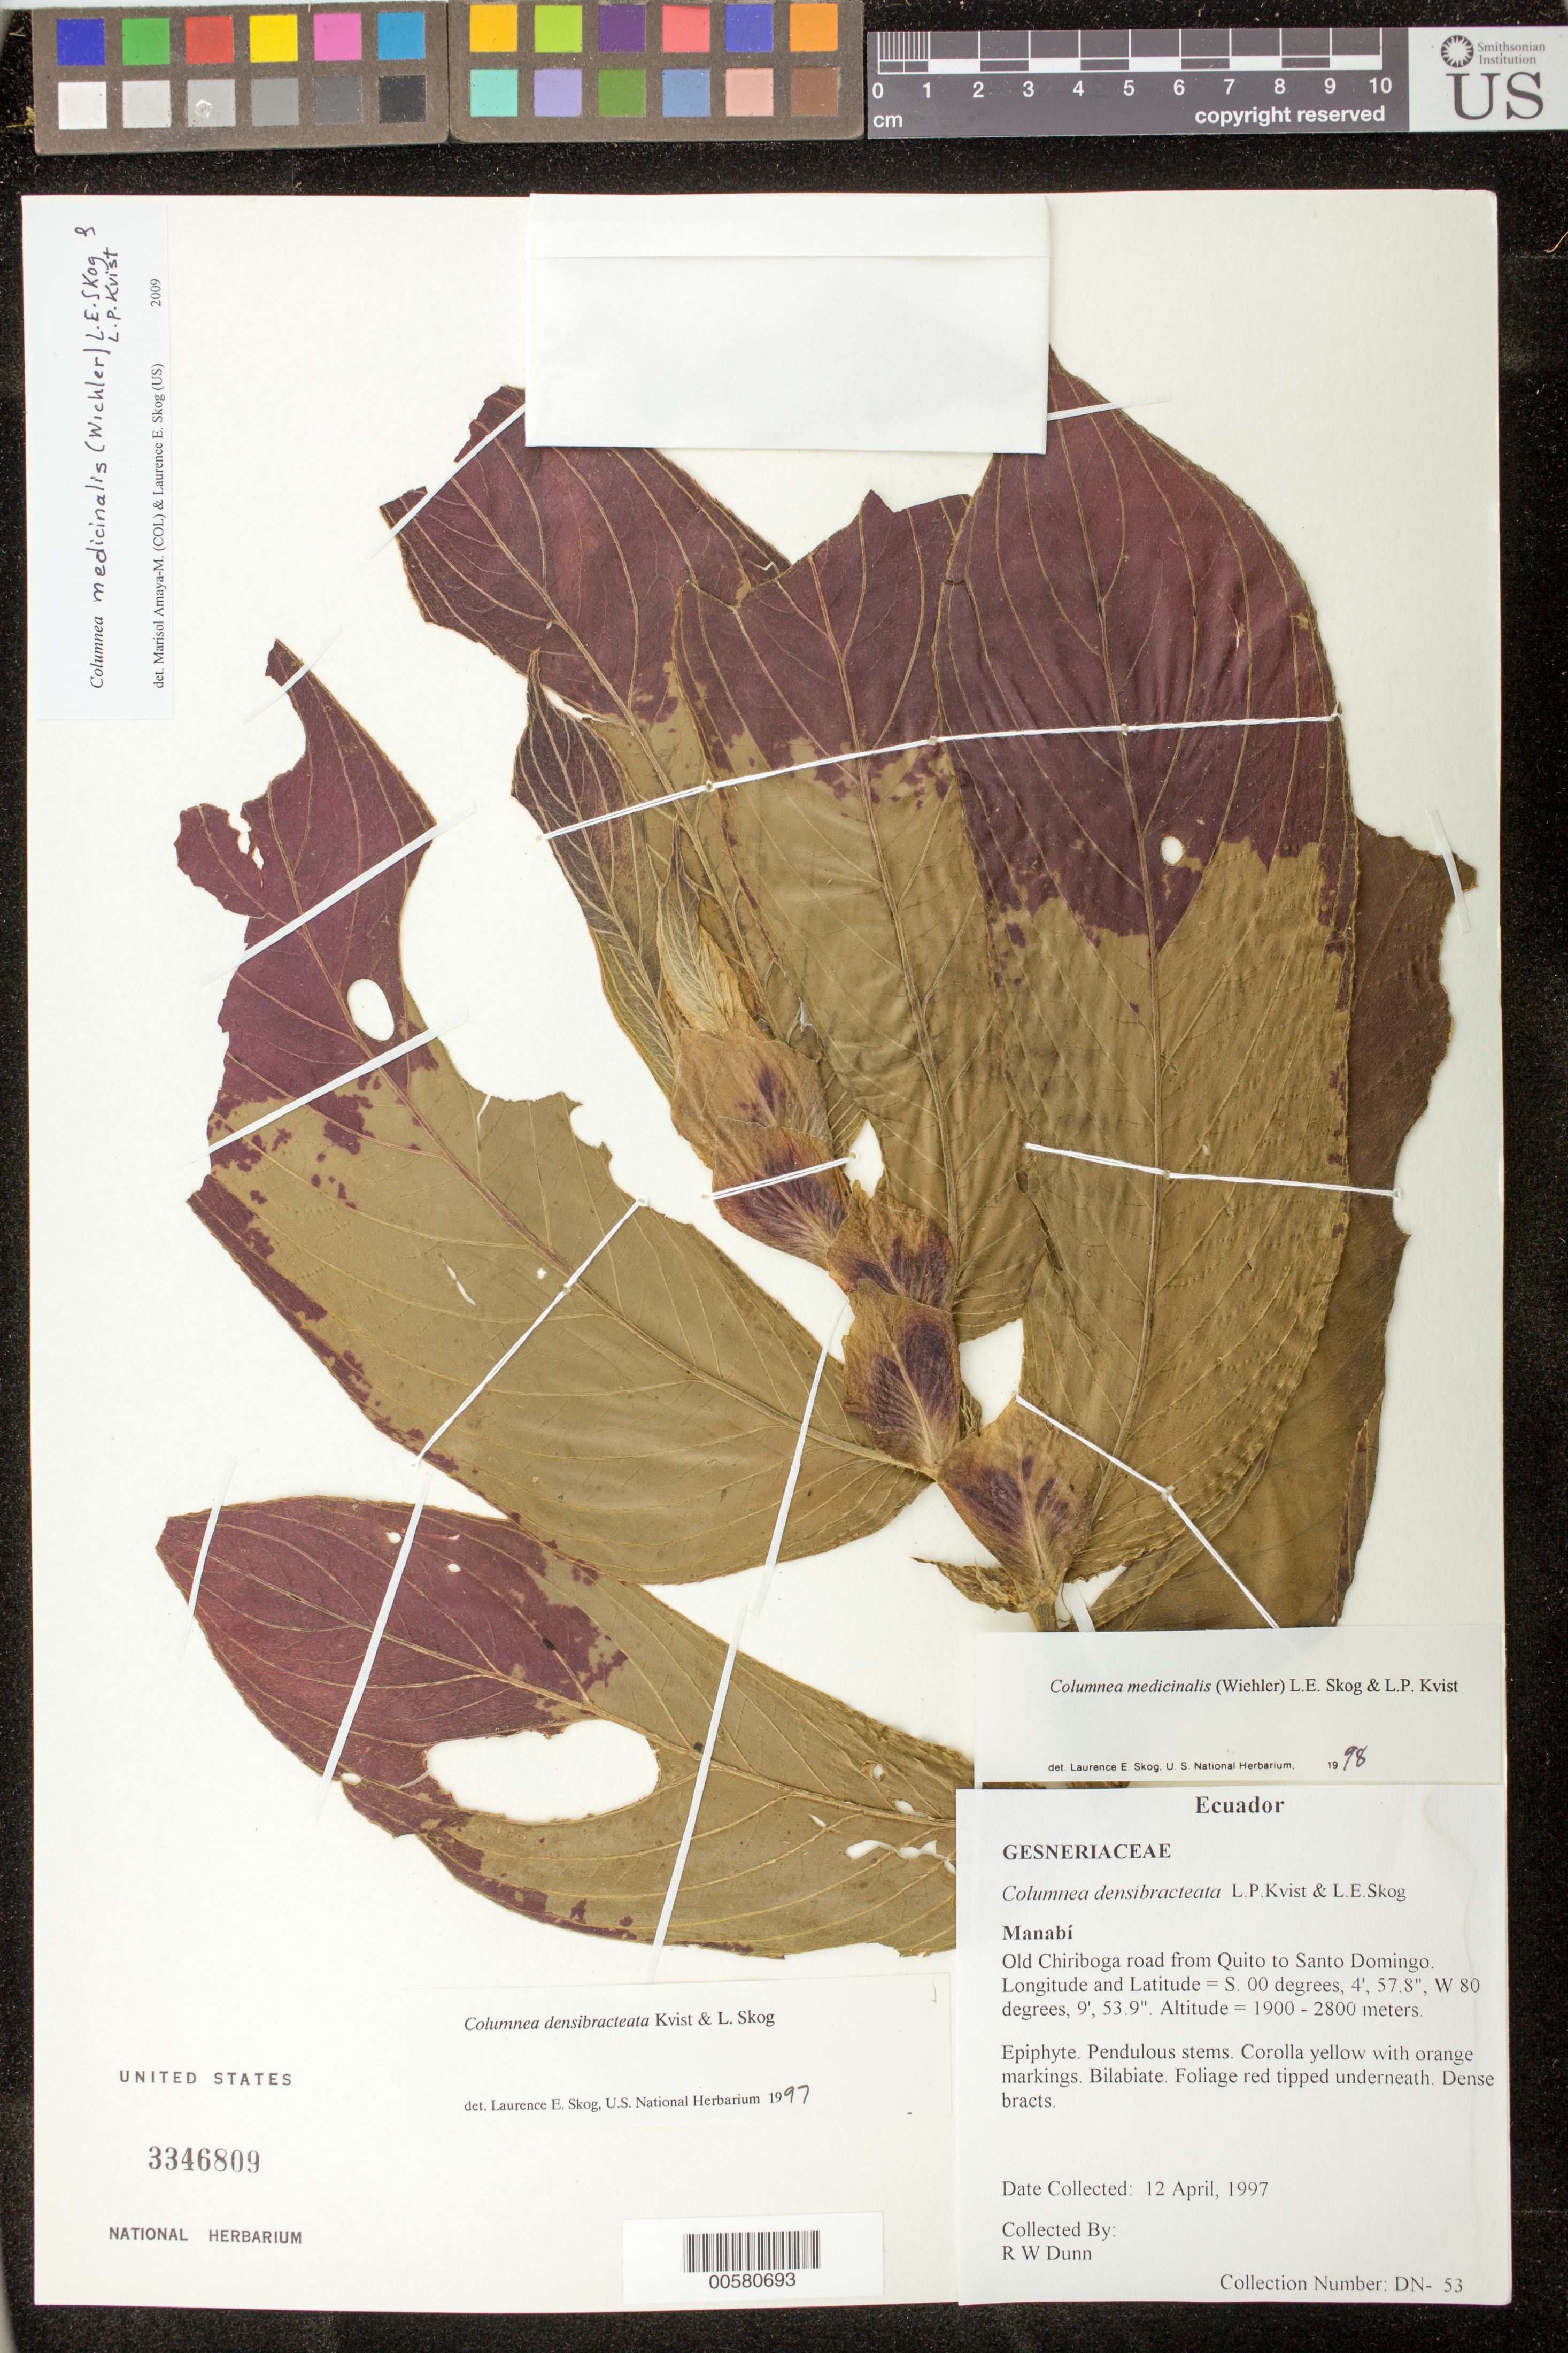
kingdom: Plantae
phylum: Tracheophyta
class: Magnoliopsida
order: Lamiales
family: Gesneriaceae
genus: Columnea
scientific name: Columnea medicinalis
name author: (Wiehler) L.E. Skog & L.P. Kvist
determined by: Skog, Laurence E.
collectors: R. Dunn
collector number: DN 53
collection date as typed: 12 Apr 1997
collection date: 1997-04-12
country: Ecuador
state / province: Pichincha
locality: Old Chiriboga road from Quito to Santo Domingo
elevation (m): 1900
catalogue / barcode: US 3346809